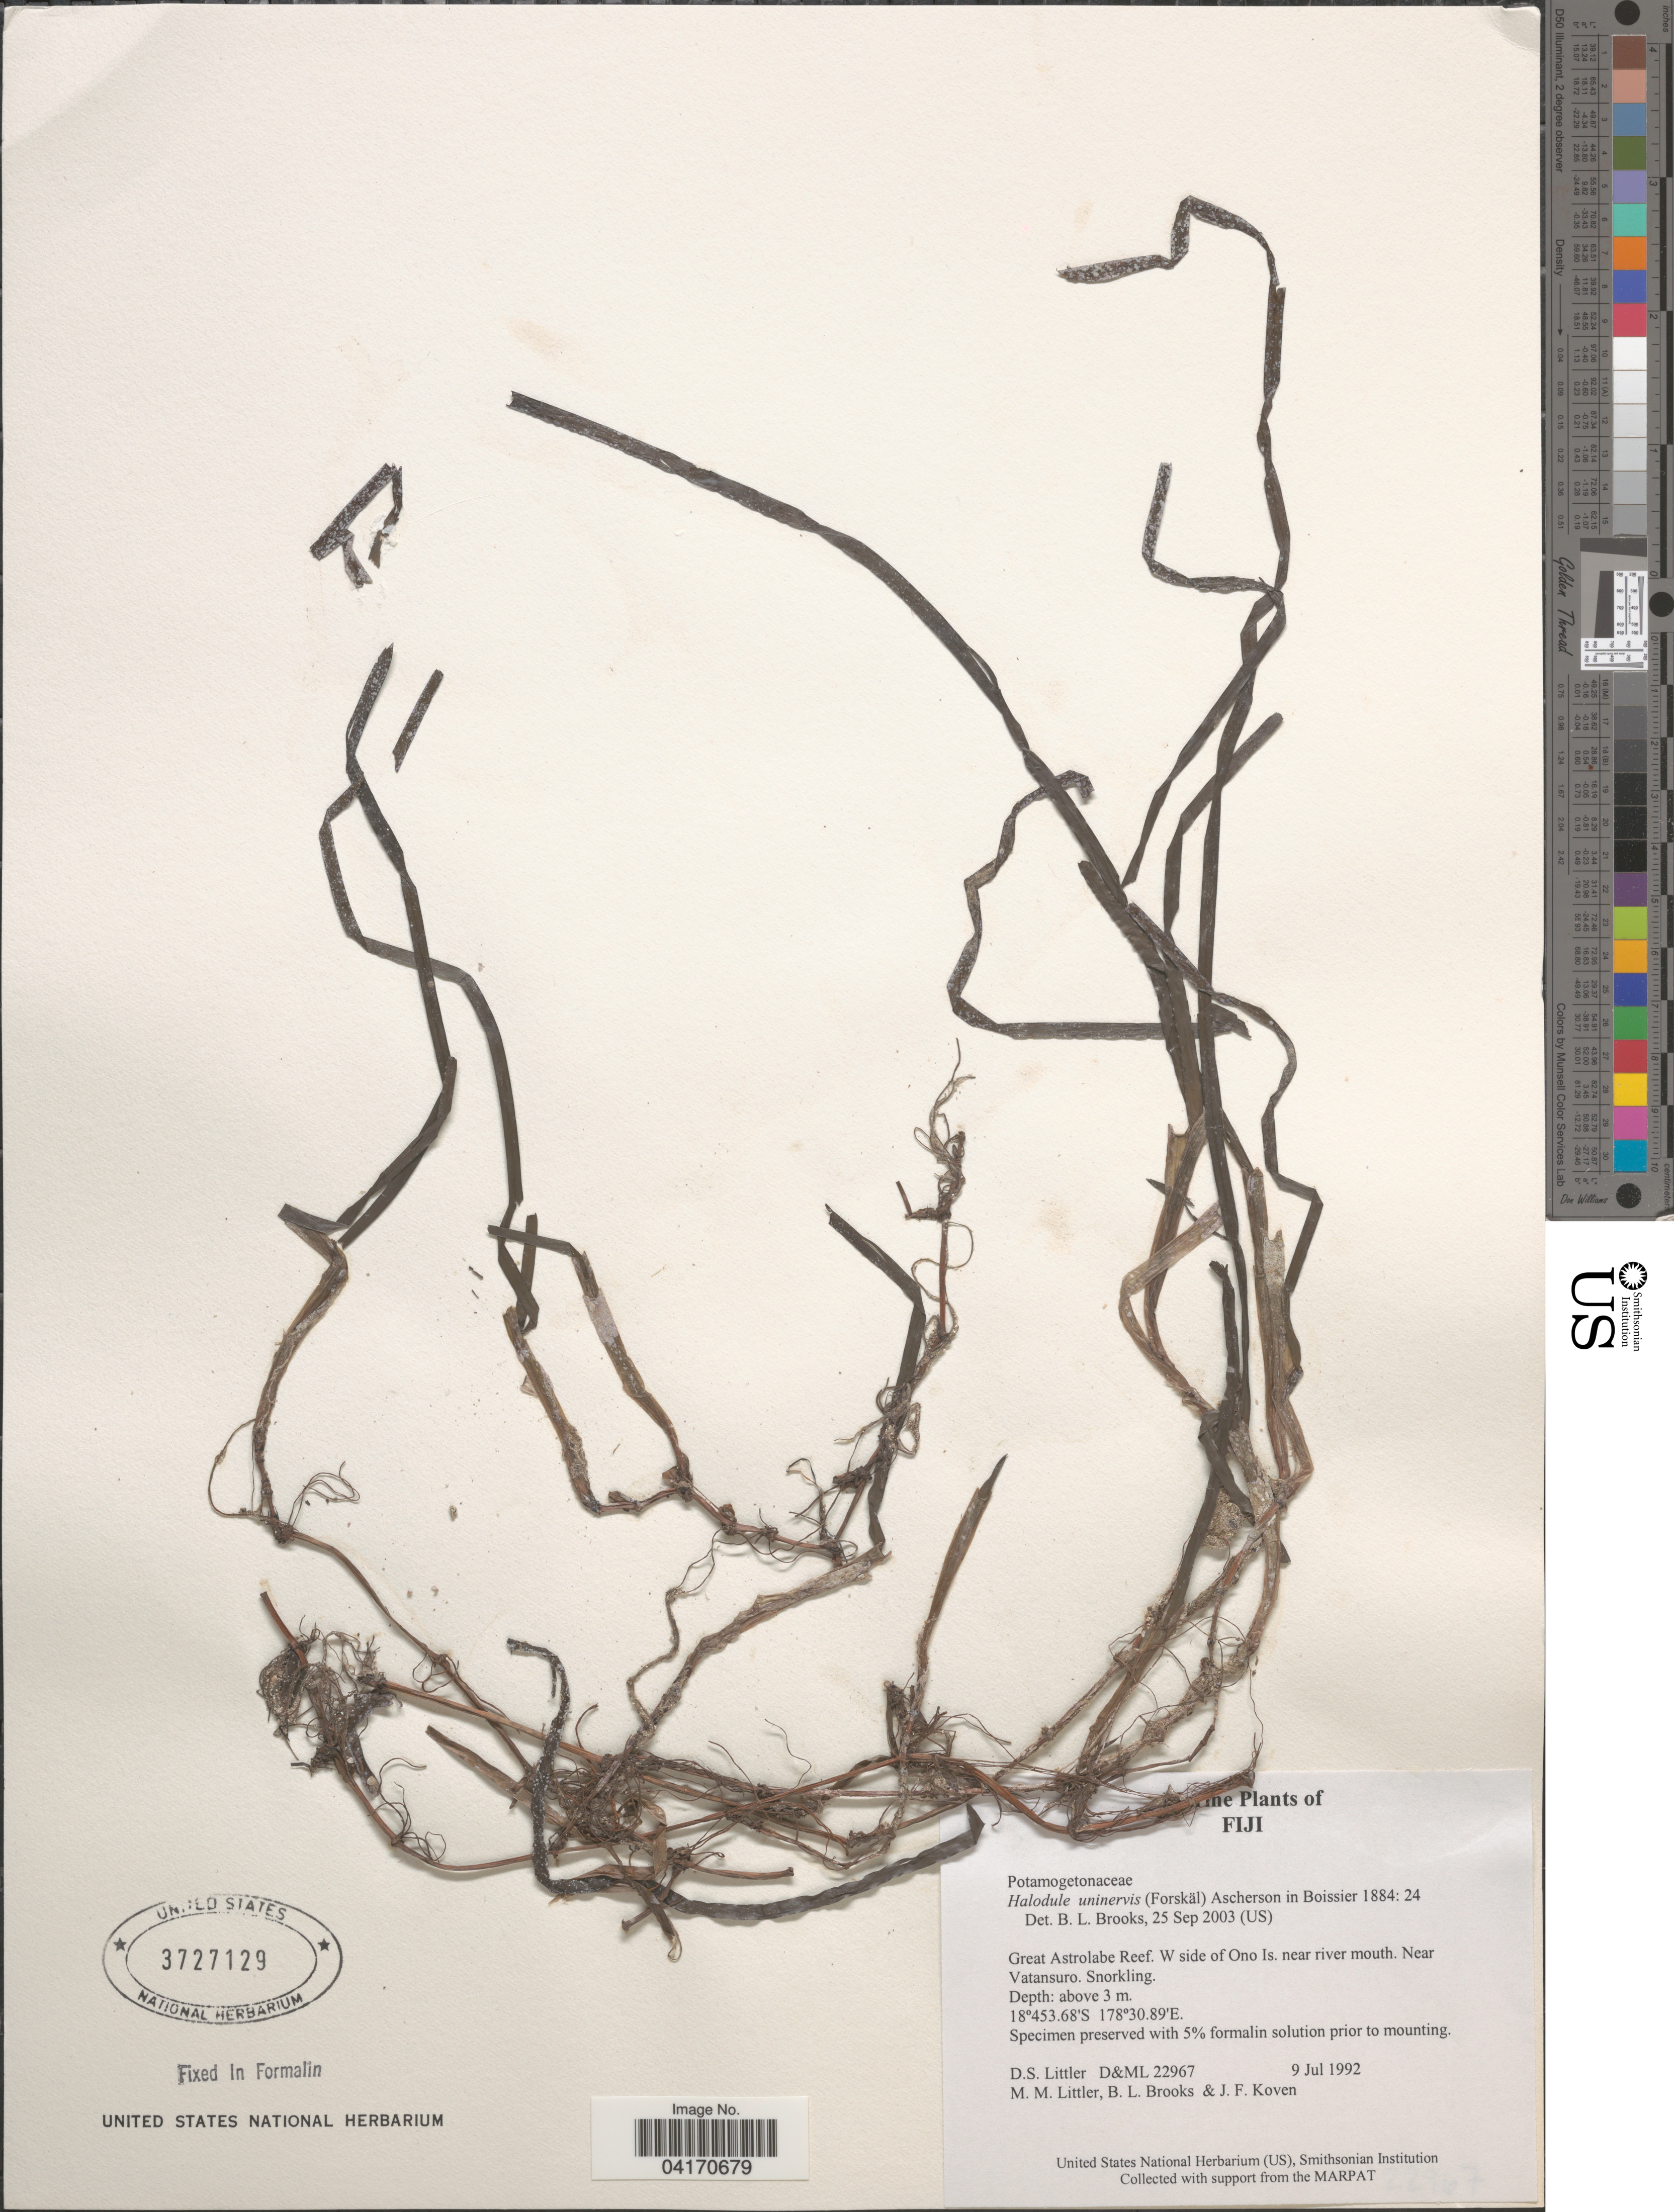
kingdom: Plantae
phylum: Tracheophyta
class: Liliopsida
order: Alismatales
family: Cymodoceaceae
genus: Halodule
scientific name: Halodule uninervis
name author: (Forssk.) Asch.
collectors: D. S. Littler, B. Brooks & J. Koven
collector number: D&ML 22967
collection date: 1992-07-09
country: Fiji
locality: Great Astrolabe Reef. W side of Ono Is. near river mouth. Near Vatansuro.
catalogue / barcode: US 3727129